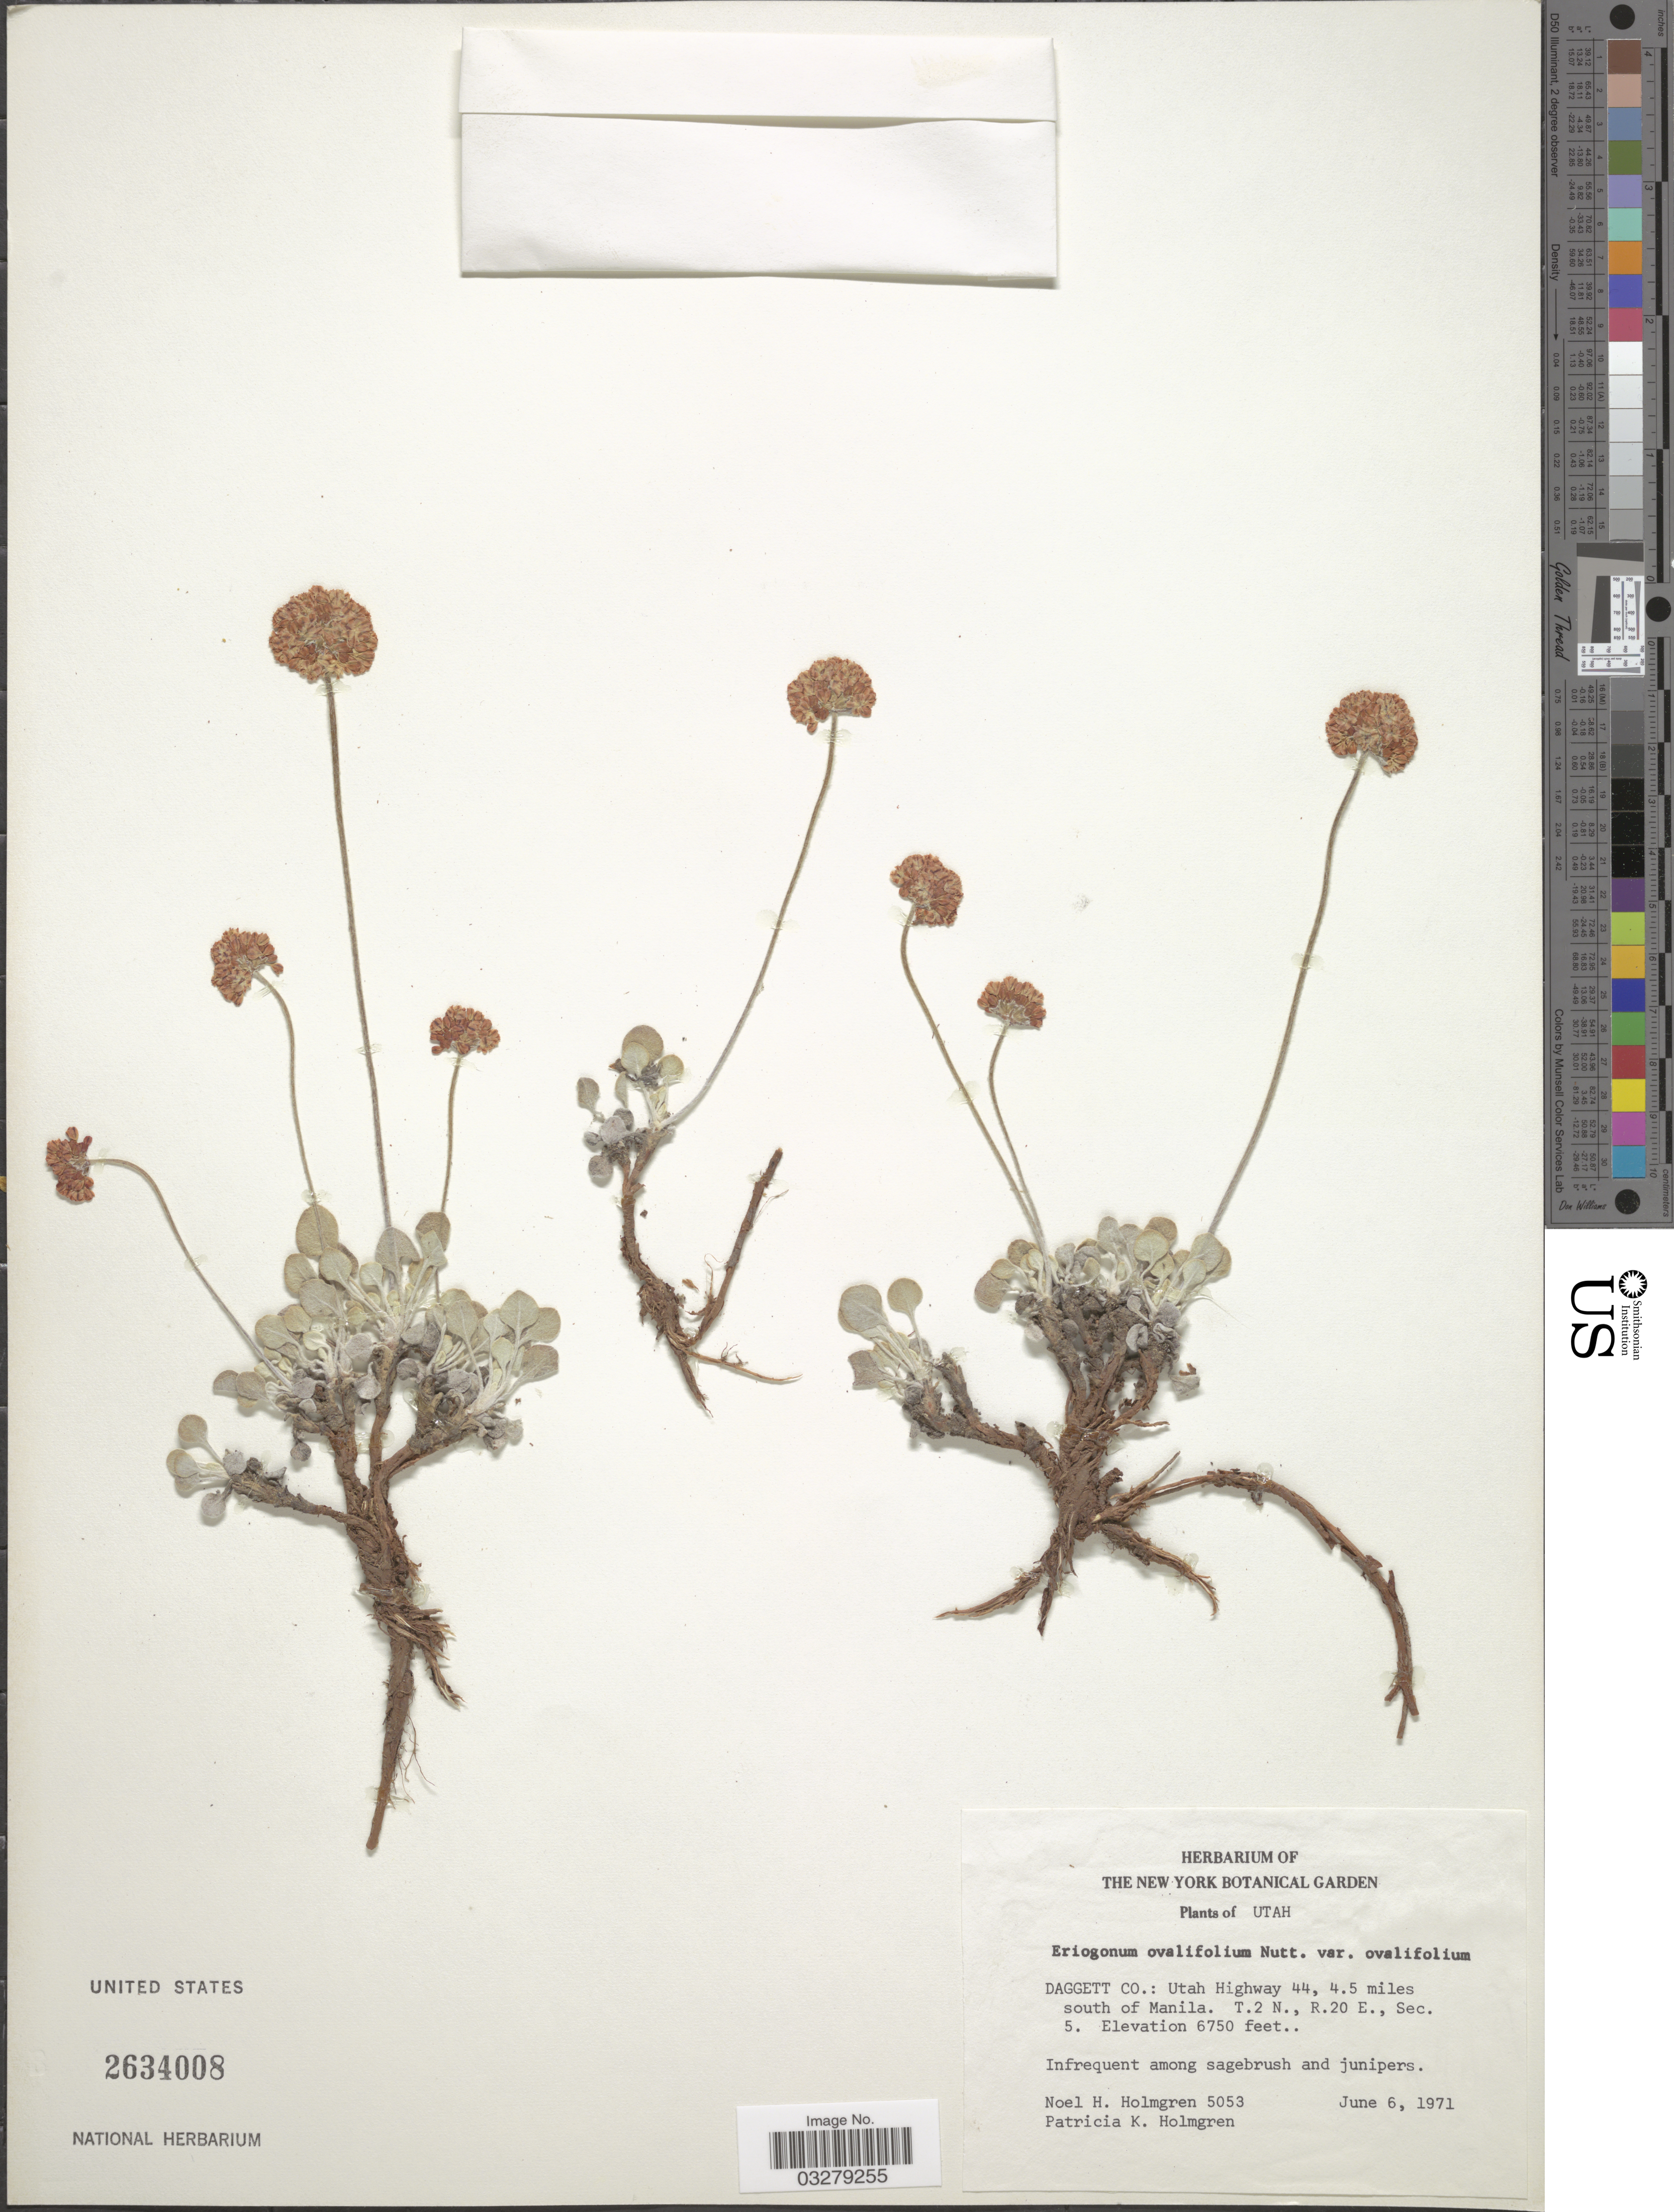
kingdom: Plantae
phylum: Tracheophyta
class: Magnoliopsida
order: Caryophyllales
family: Polygonaceae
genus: Eriogonum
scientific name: Eriogonum ovalifolium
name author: Nutt.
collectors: N. H. Holmgren & P. K. Holmgren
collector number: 5053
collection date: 1971-06-06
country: United States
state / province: Utah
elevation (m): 2057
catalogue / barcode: US 2634008